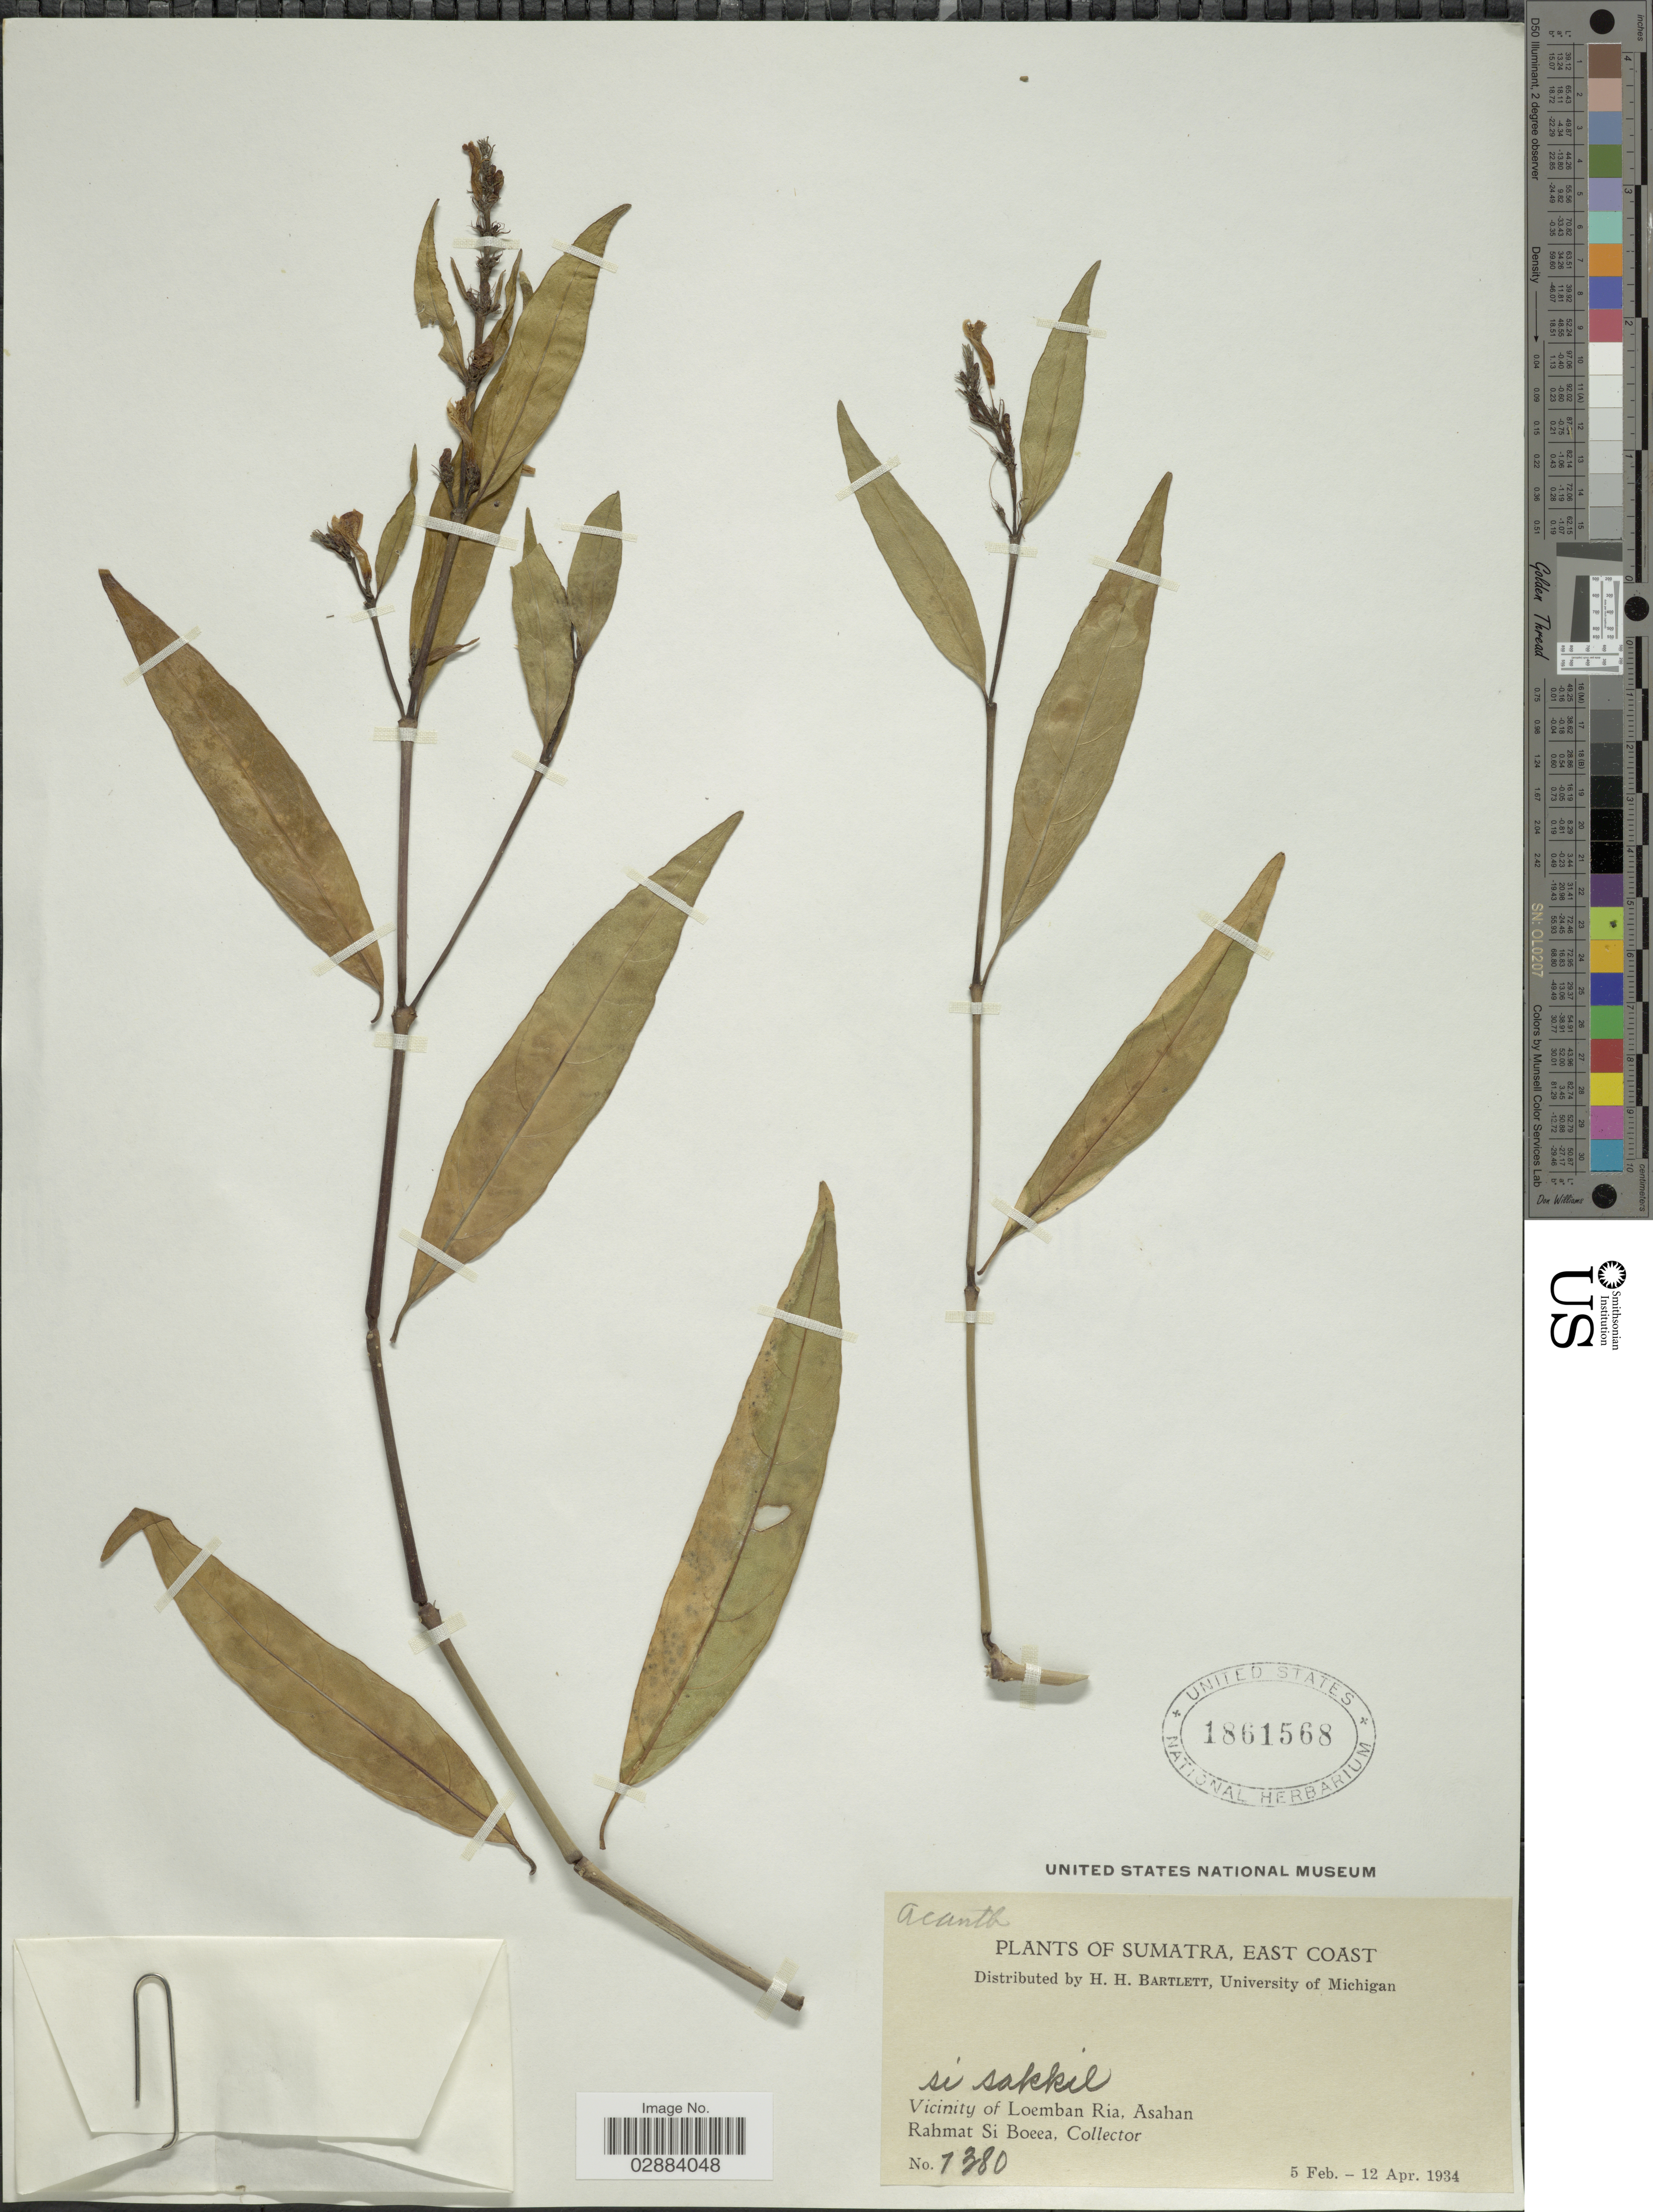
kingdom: Plantae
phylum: Tracheophyta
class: Magnoliopsida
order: Lamiales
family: Acanthaceae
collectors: Rahmat Si Boeea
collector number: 1380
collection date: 1934-02-05/1934-04-12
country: Indonesia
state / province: Sumatra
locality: Sumatra, East Coast. Vicinity of Loemban Ria, Asahan.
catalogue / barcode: US 1861568